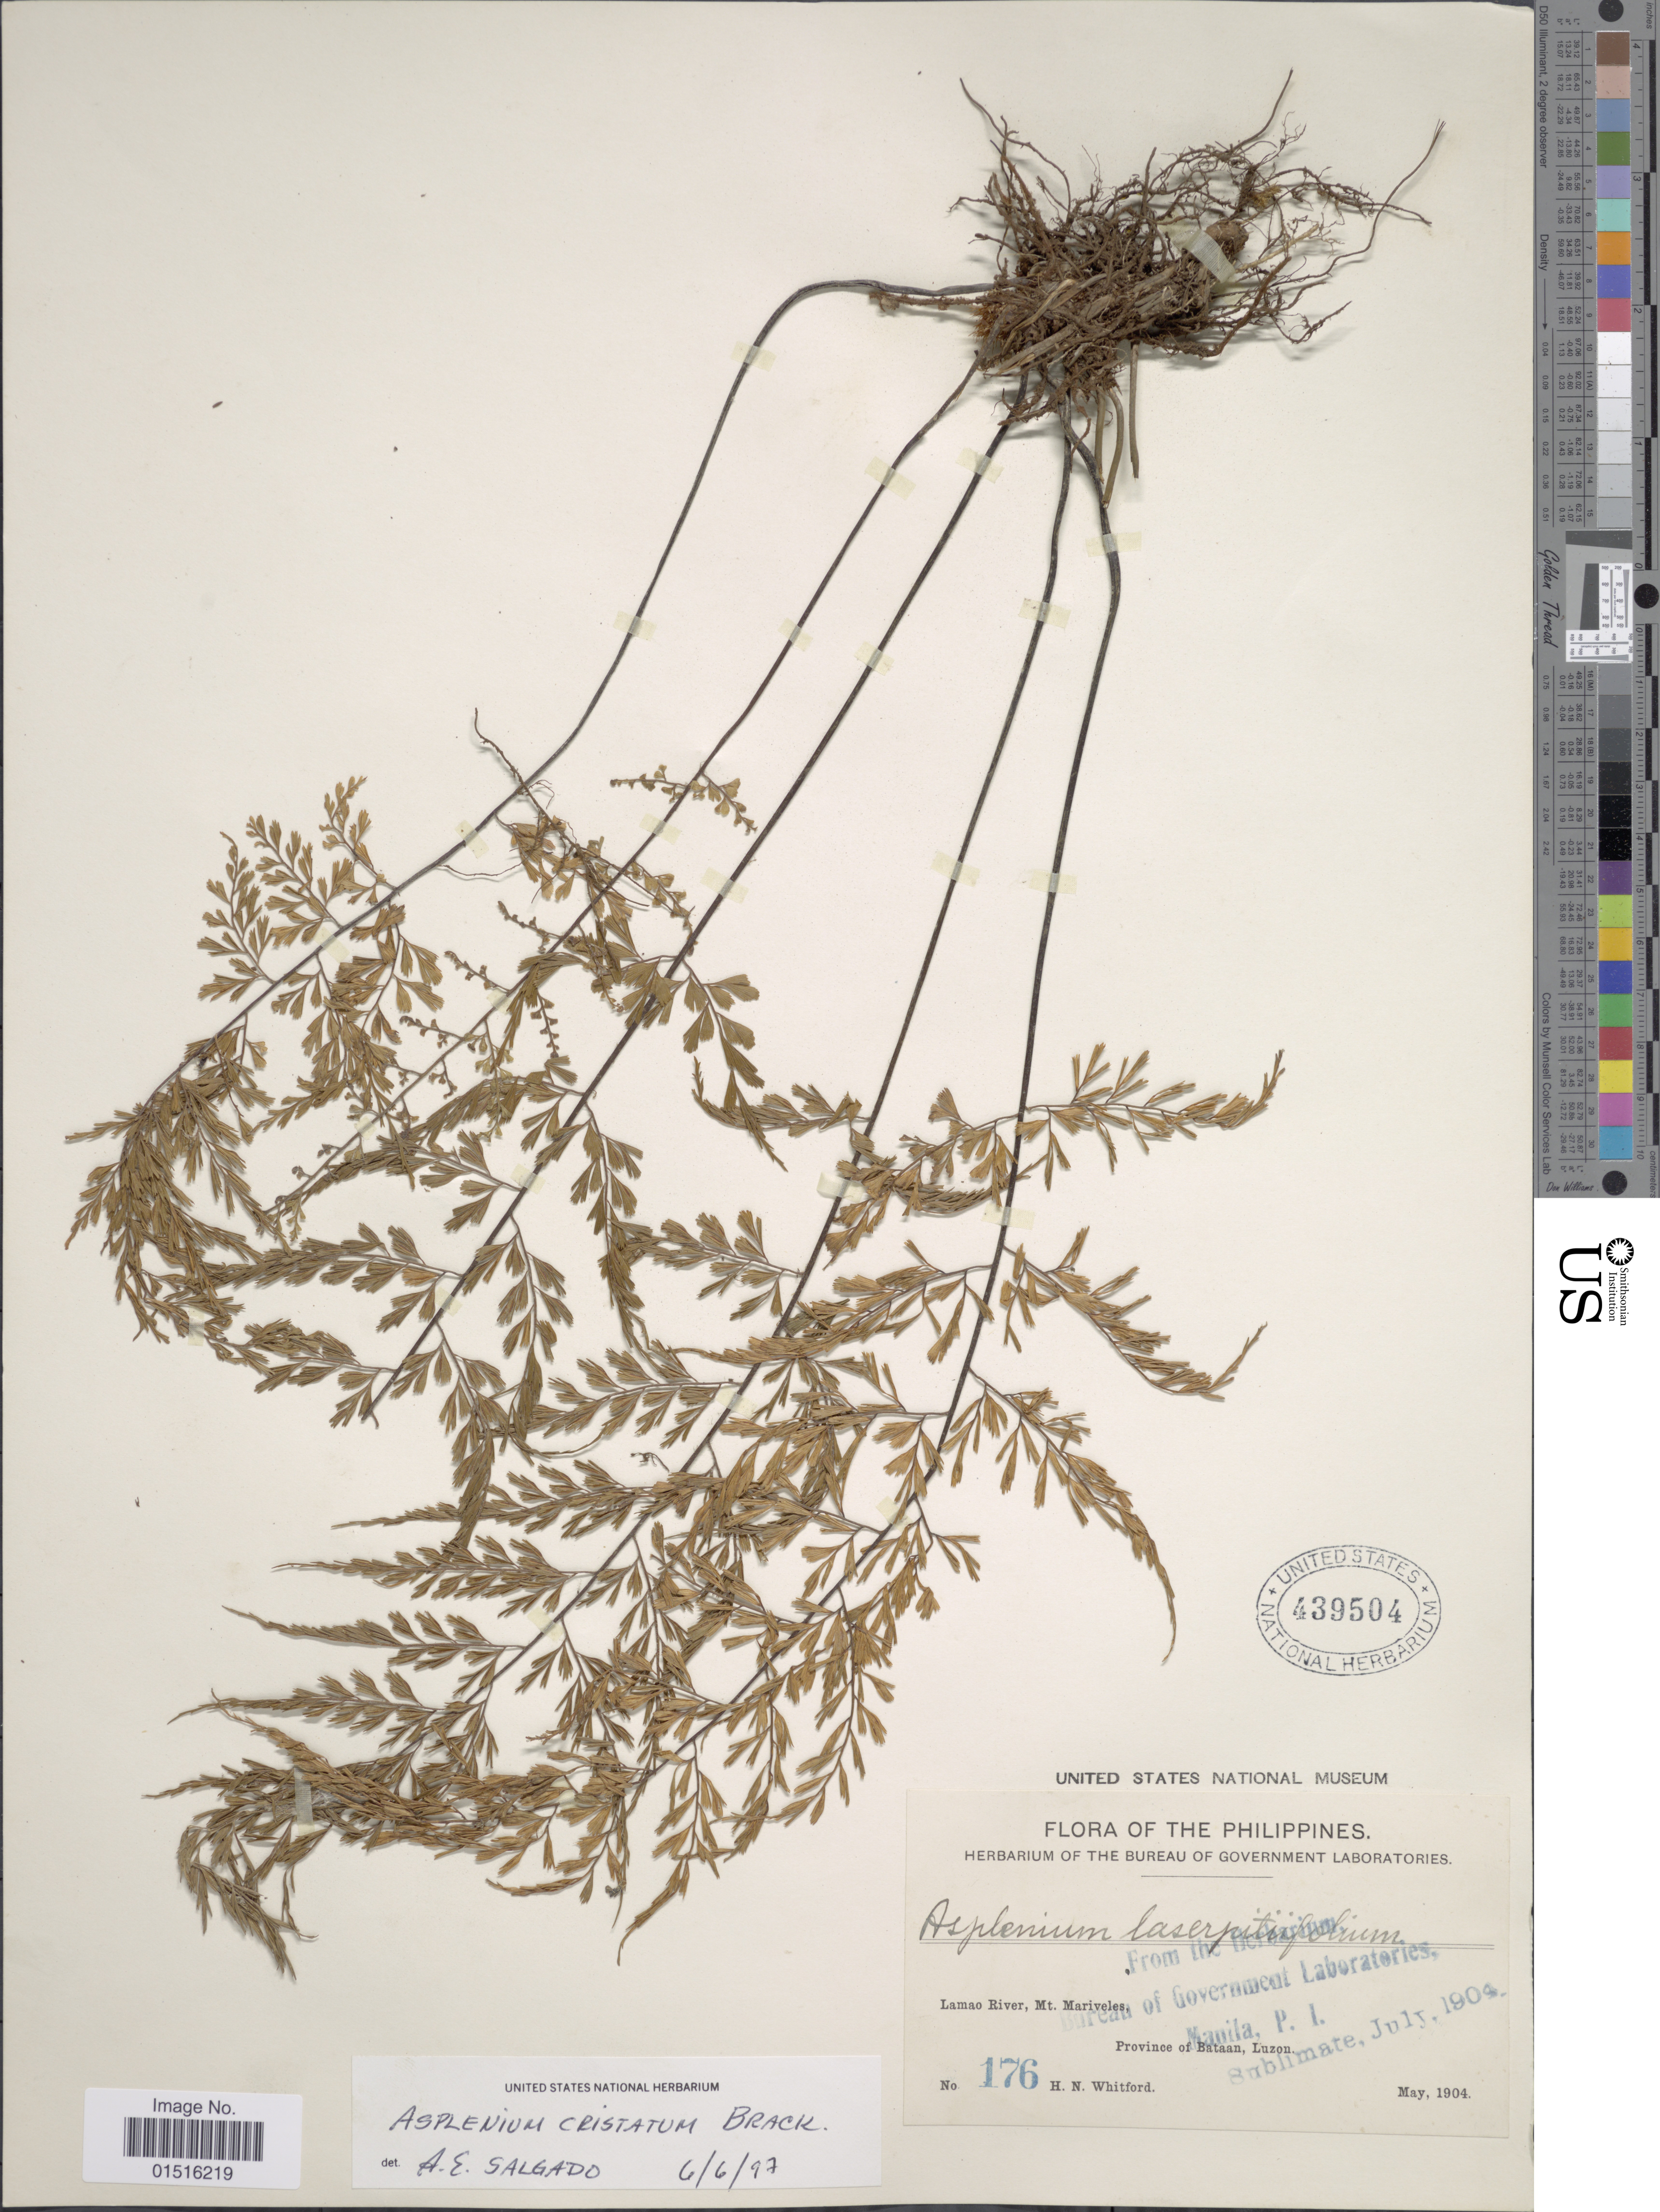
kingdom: Plantae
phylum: Tracheophyta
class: Polypodiopsida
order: Polypodiales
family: Aspleniaceae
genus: Asplenium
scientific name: Asplenium cristatum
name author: Lam.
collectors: H. N. Whitford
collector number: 176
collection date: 1904-05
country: Philippines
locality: Lamao River, Mt. Mariveles, Province of Bataan, Luzon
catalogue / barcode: US 439504